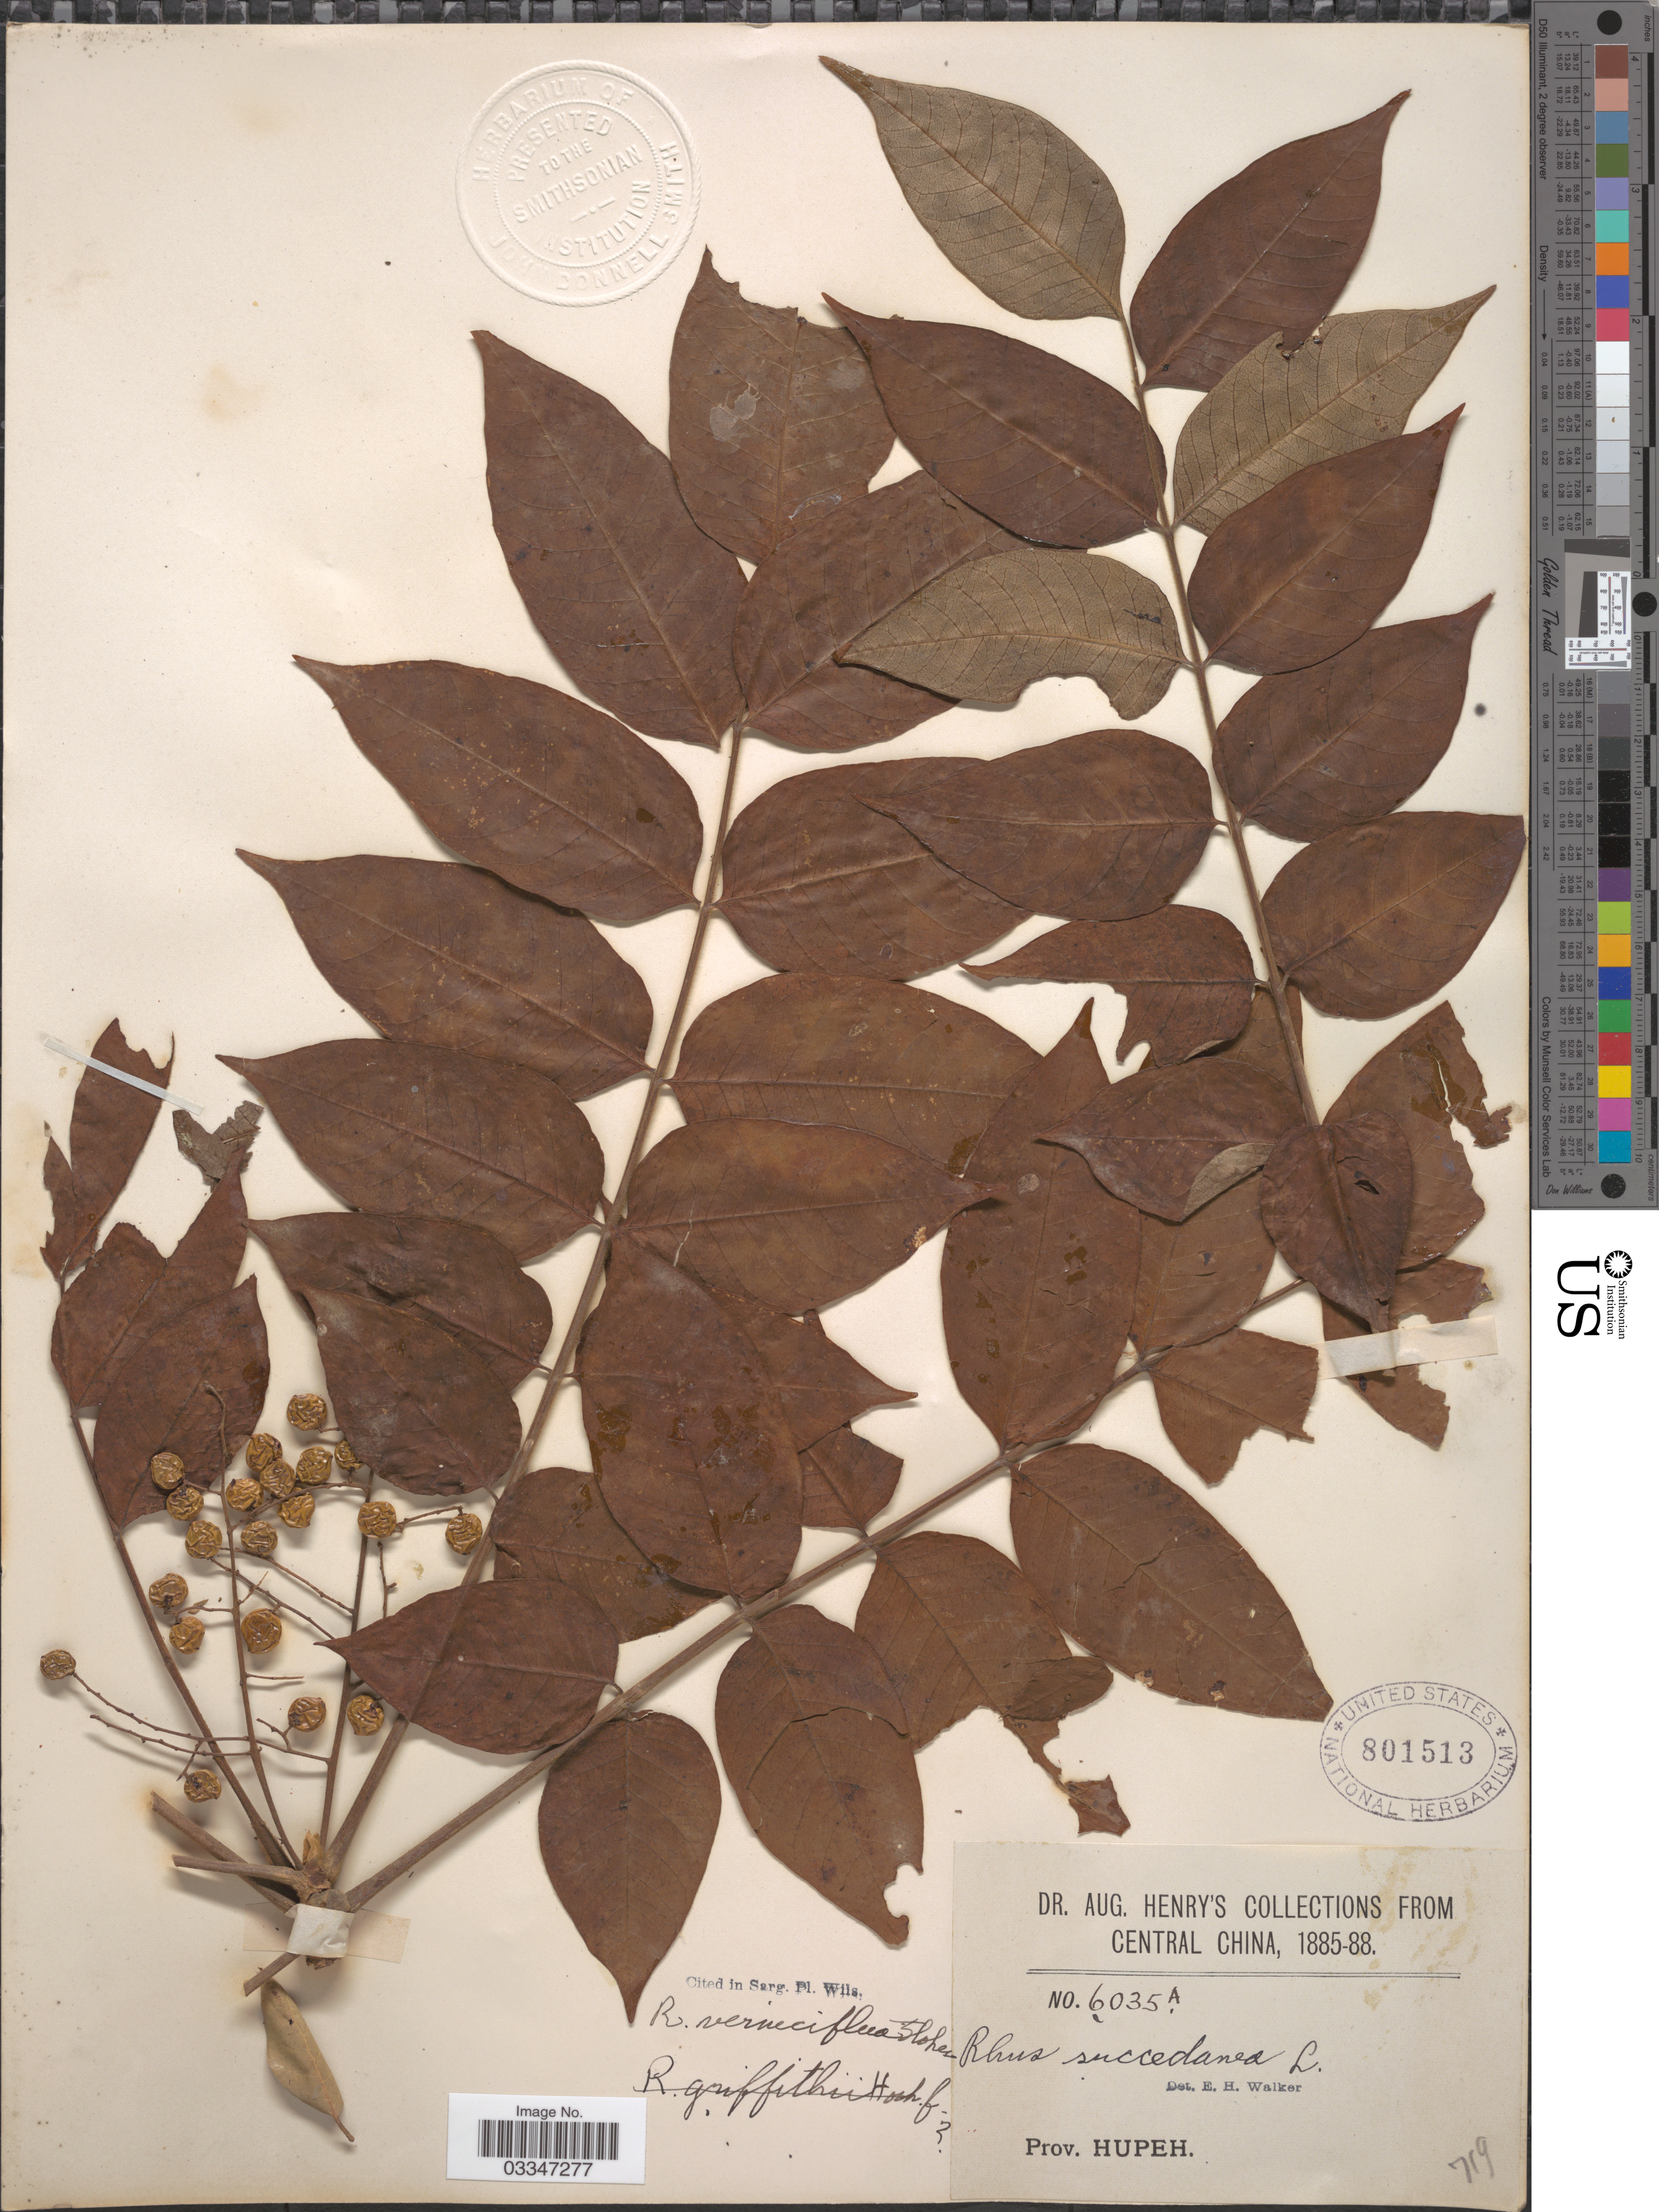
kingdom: Plantae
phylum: Tracheophyta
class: Magnoliopsida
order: Sapindales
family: Anacardiaceae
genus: Rhus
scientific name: Rhus verniciflua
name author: Stokes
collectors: A. Henry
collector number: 6035 A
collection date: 1885/1888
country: China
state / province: Hubei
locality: Central China. Prov. Hupeh.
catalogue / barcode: US 801513